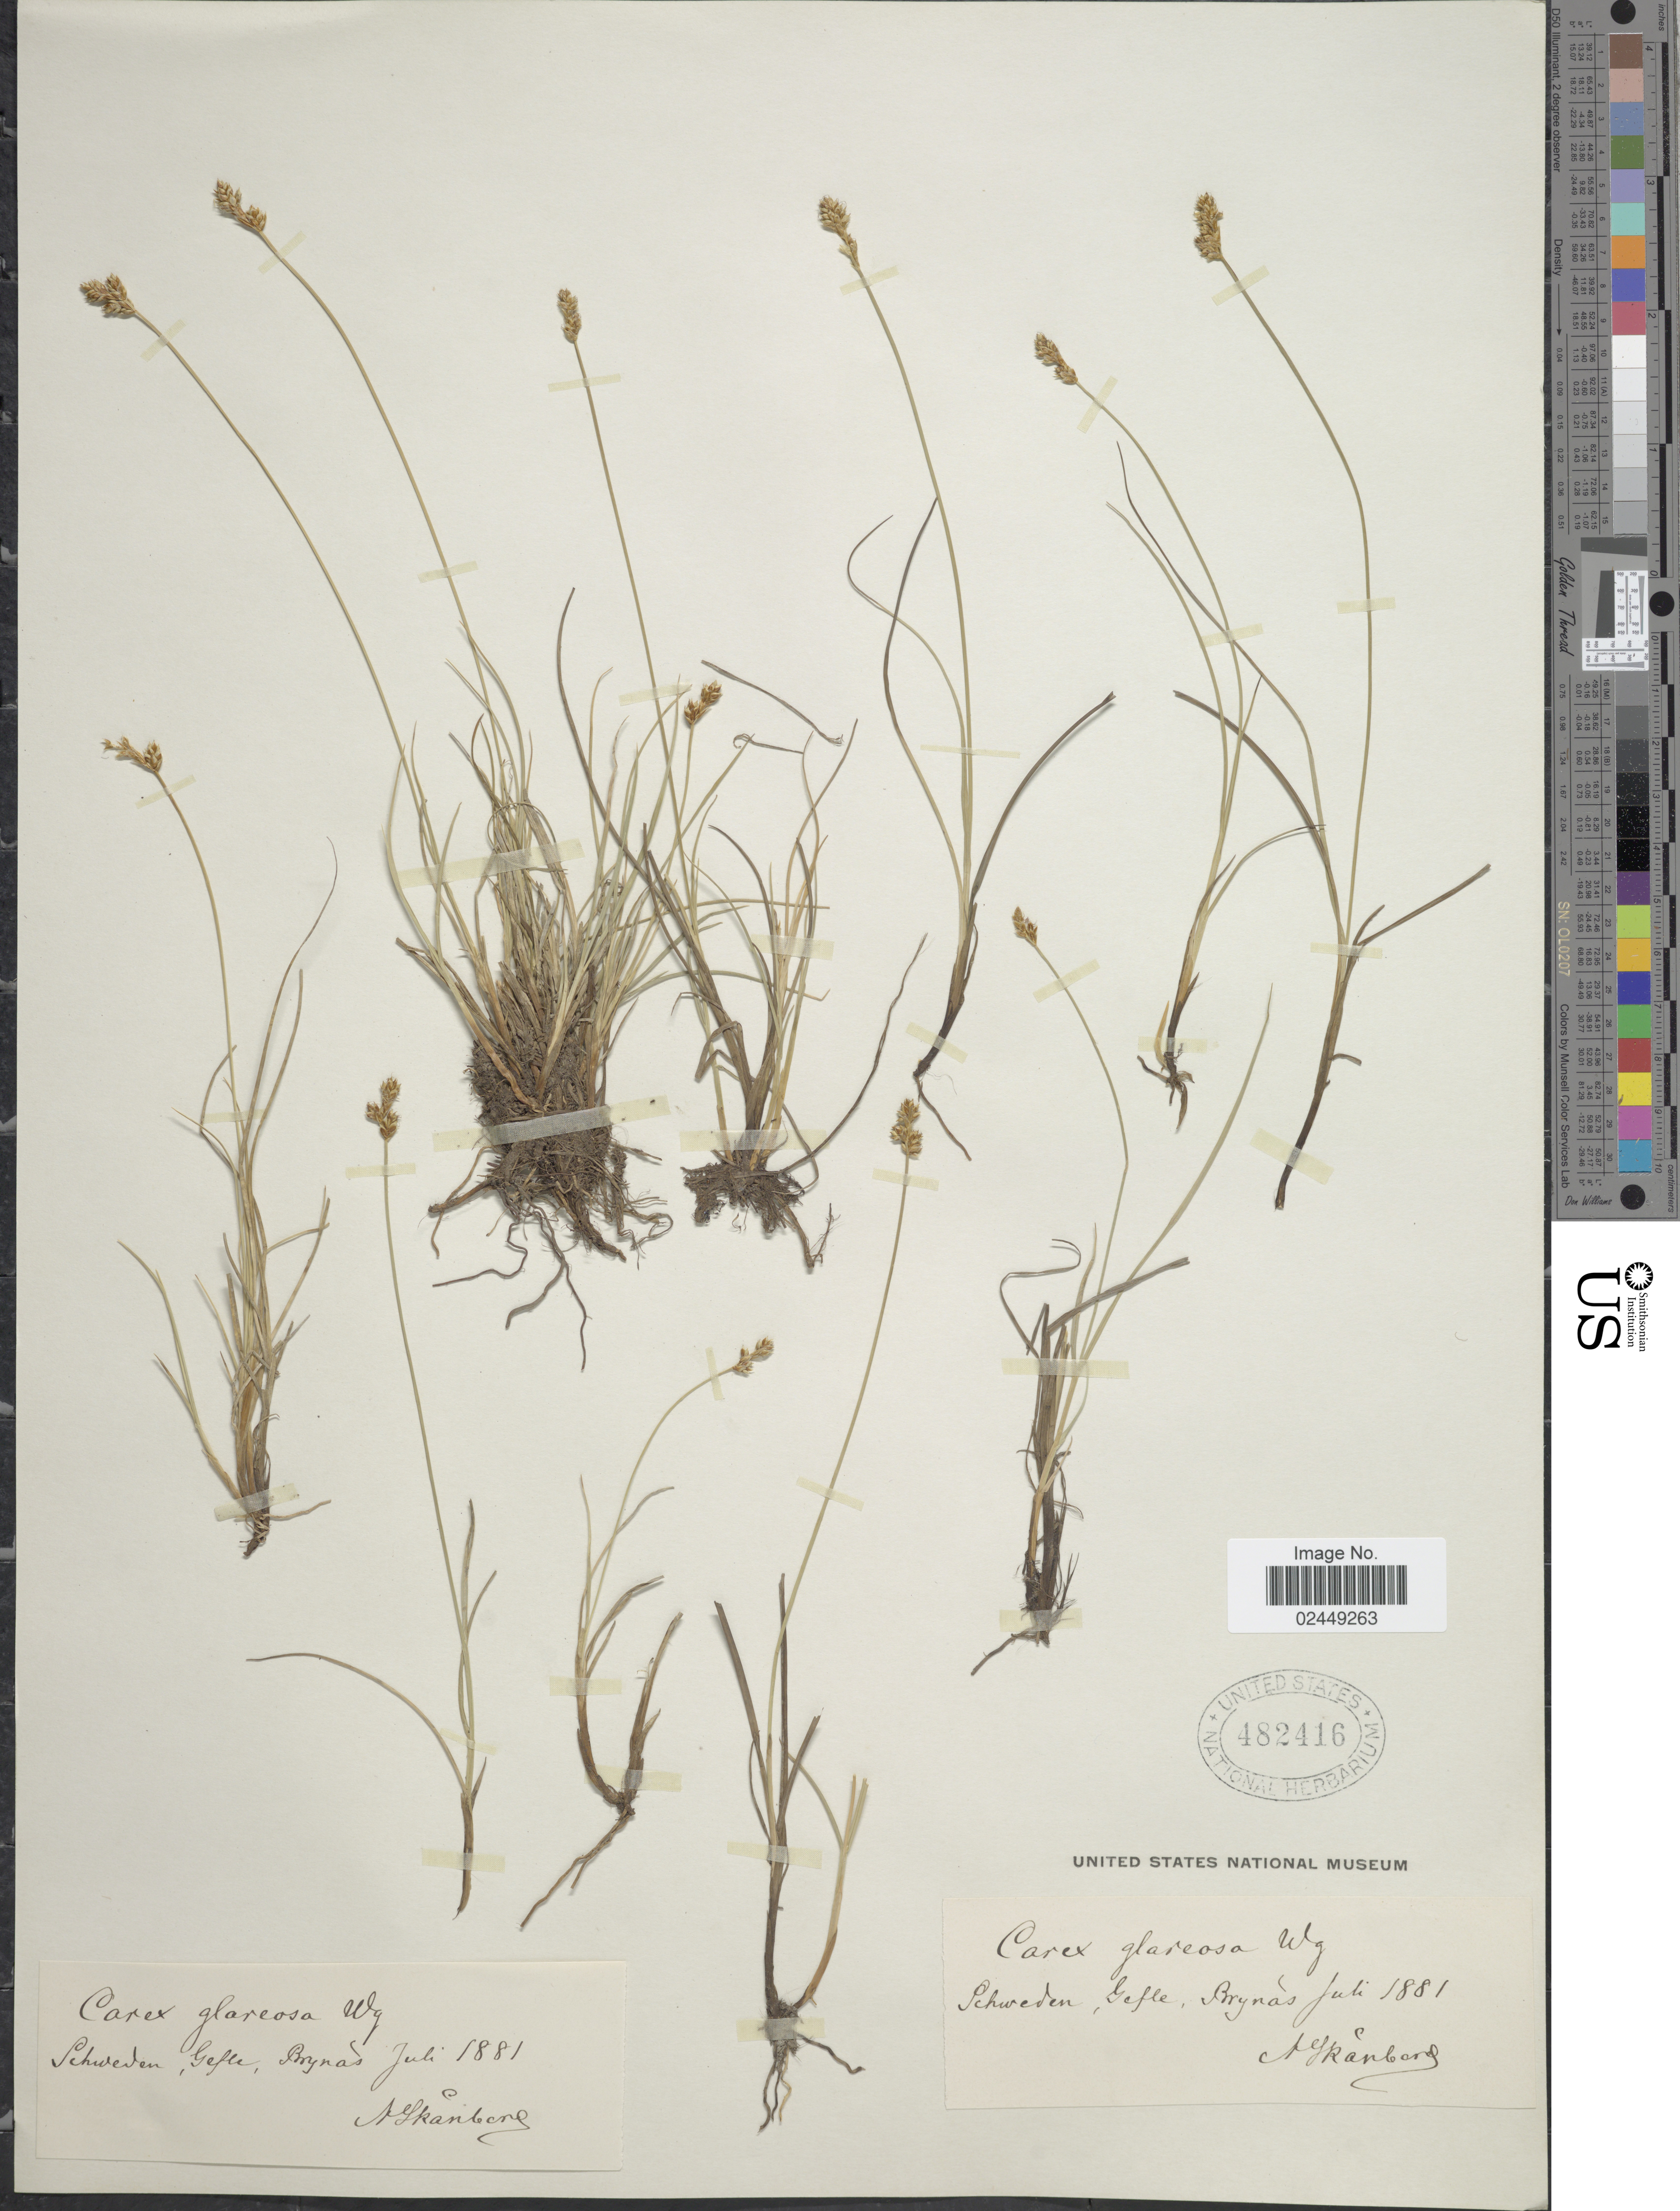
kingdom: Plantae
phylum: Tracheophyta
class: Liliopsida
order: Poales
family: Cyperaceae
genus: Carex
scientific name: Carex glareosa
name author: Schkuhr ex Wahlenb.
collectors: A. Skånberg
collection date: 1881-07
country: Sweden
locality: Gefte, Brynas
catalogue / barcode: US 482416